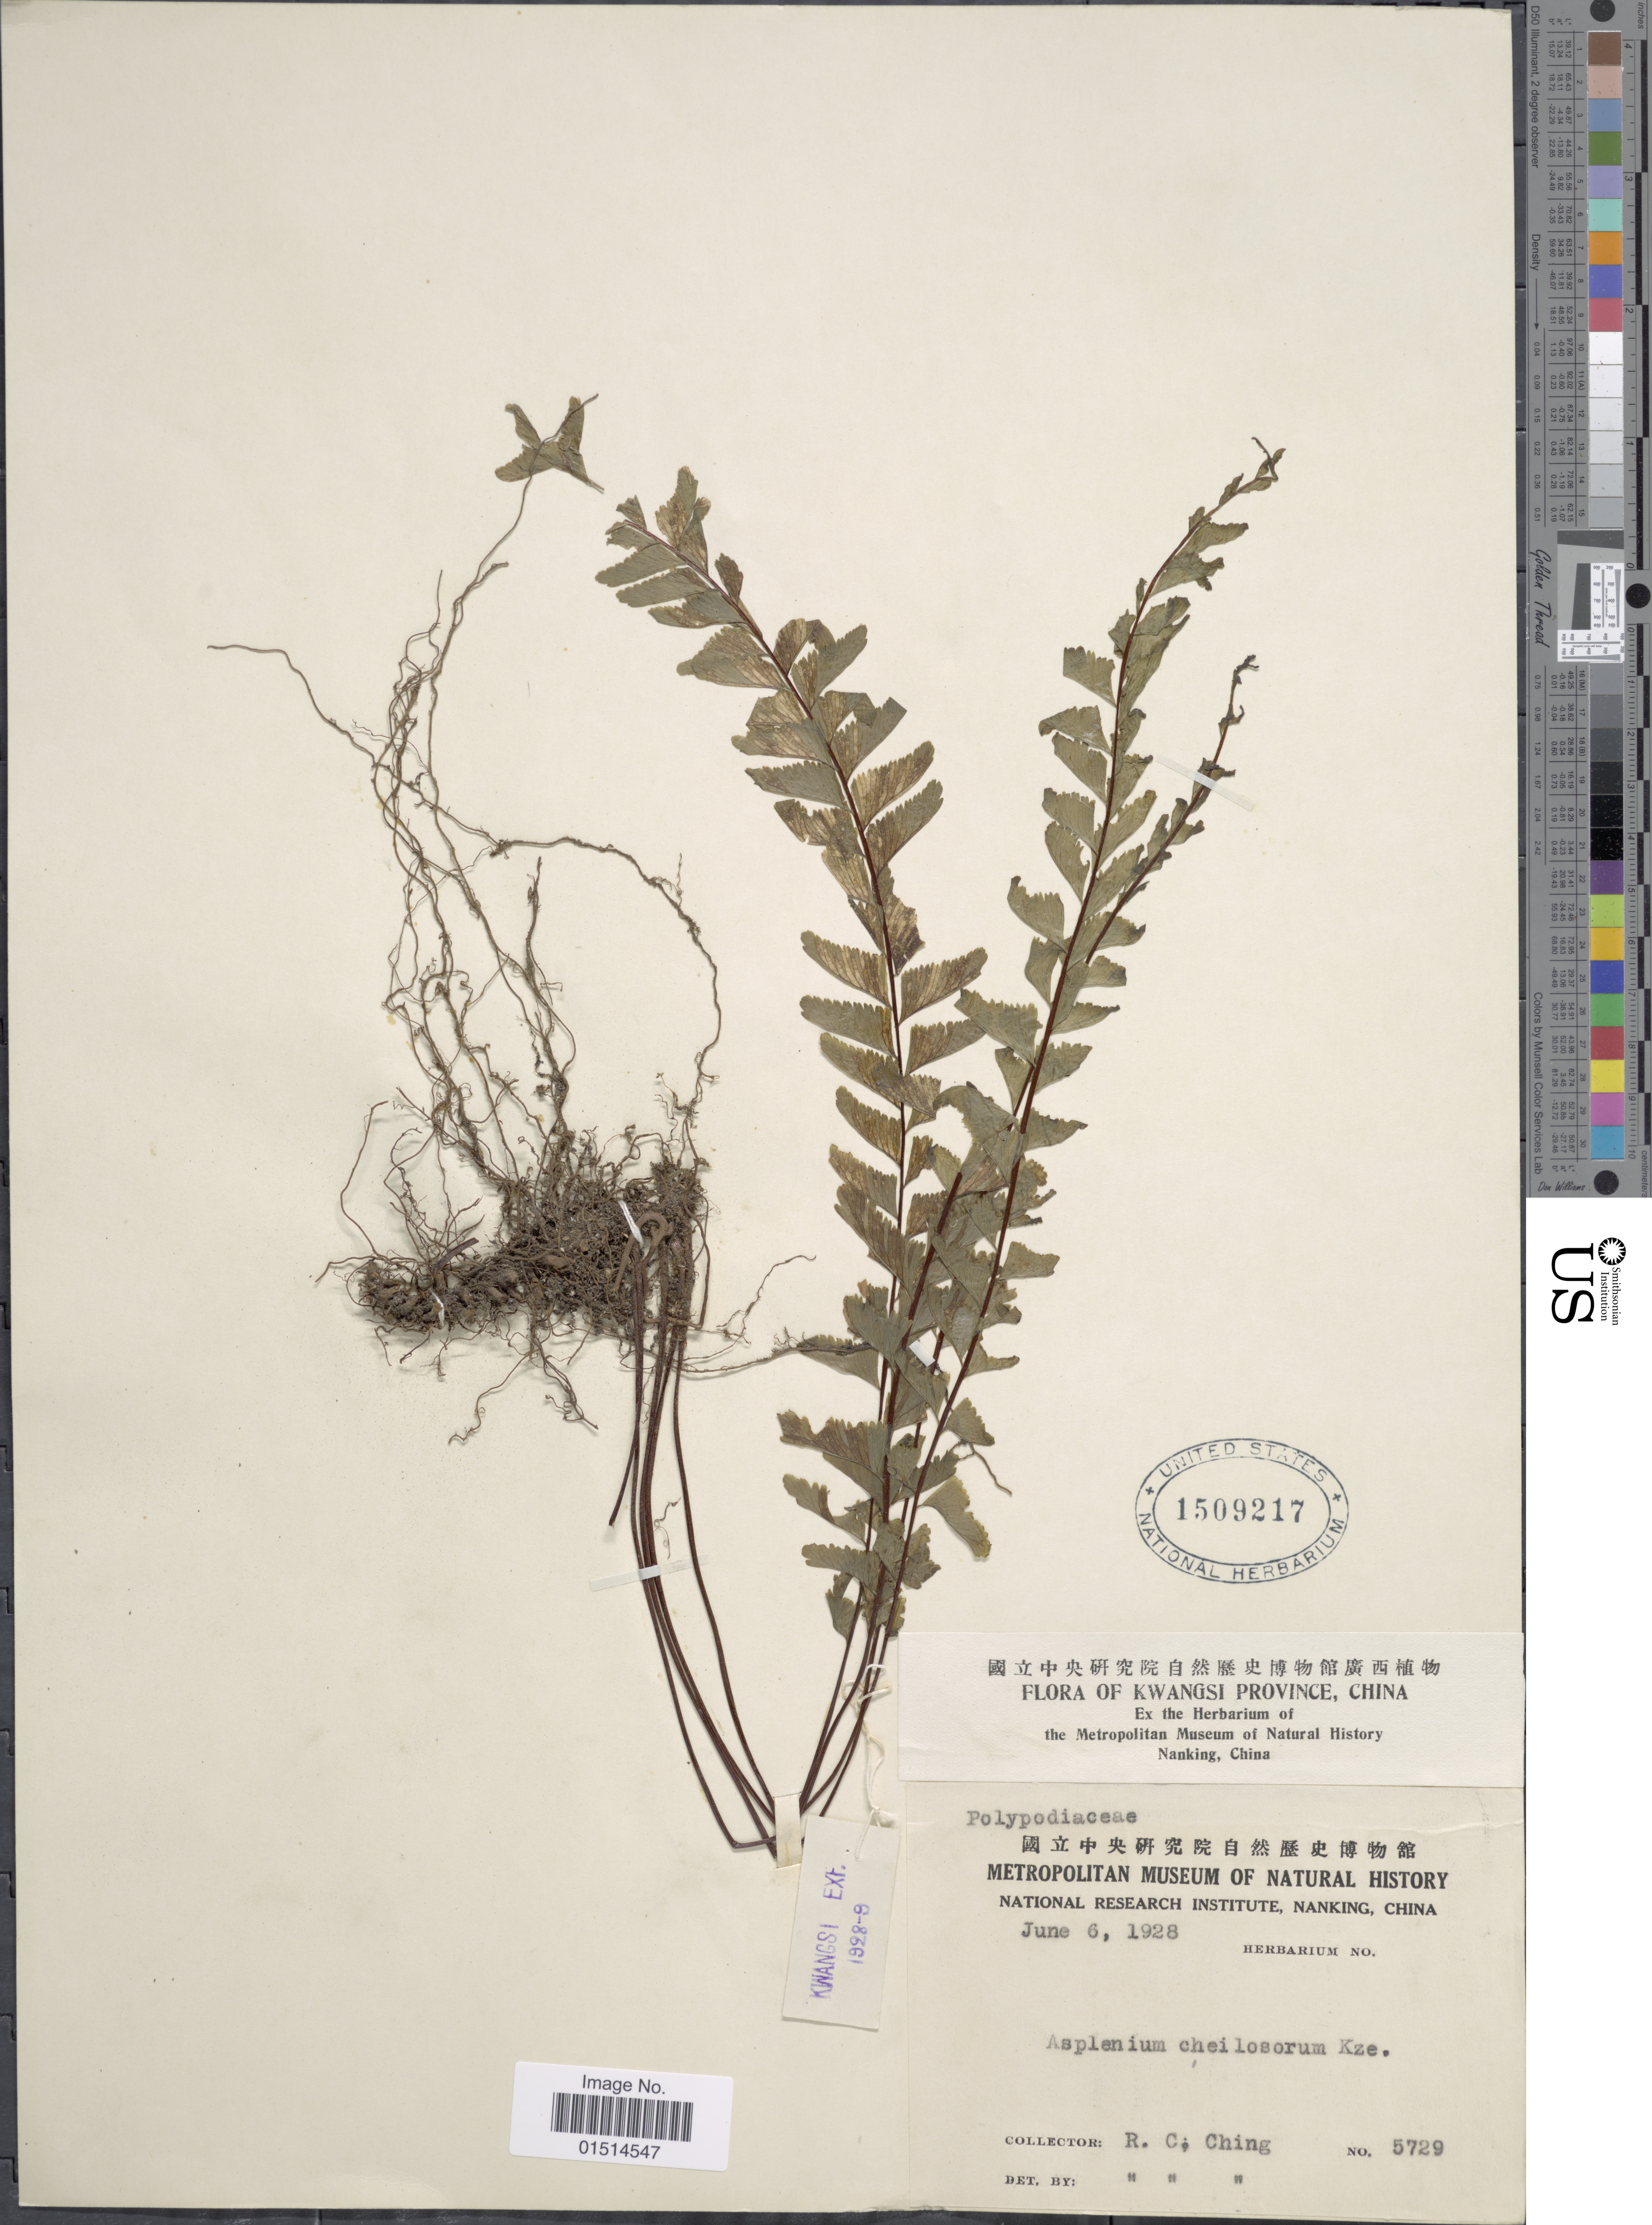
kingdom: Plantae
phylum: Tracheophyta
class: Polypodiopsida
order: Polypodiales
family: Aspleniaceae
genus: Asplenium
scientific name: Asplenium cheilosorum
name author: Kunze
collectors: R. C. Ching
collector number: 5729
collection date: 1928-06-06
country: China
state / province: Guangxi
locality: Kwangsi Province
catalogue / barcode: US 1509217